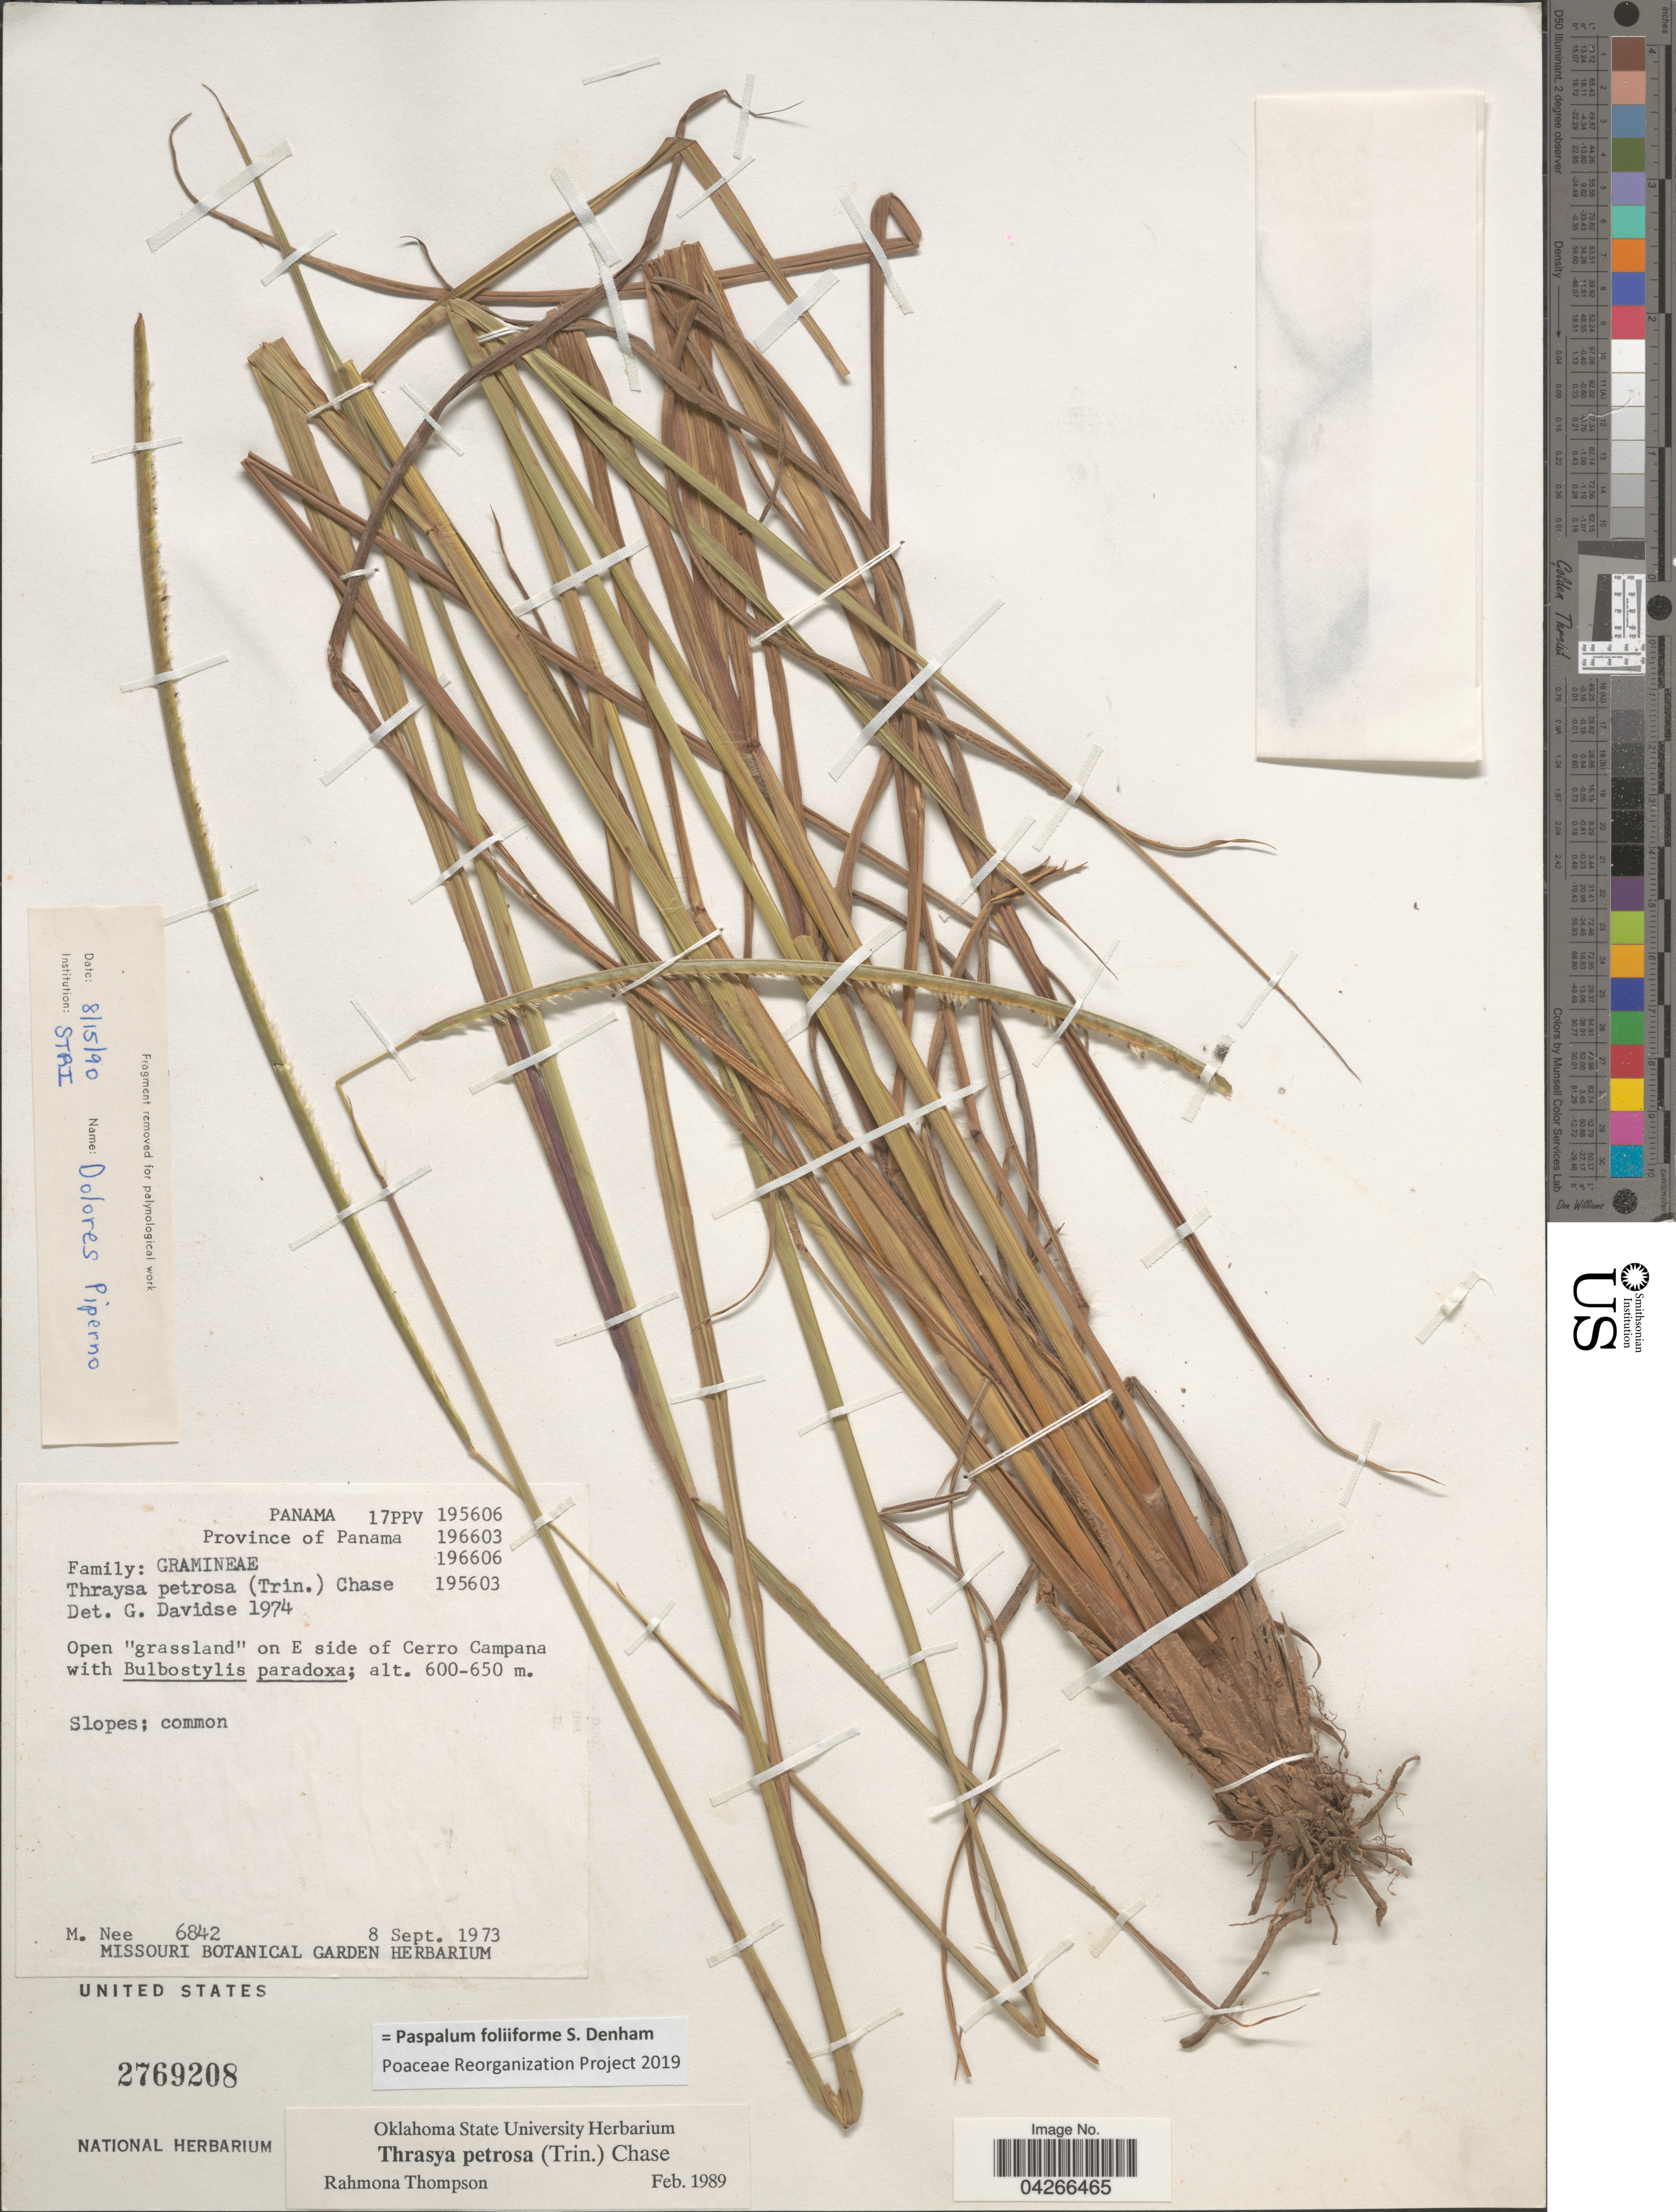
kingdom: Plantae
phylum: Tracheophyta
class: Liliopsida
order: Poales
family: Poaceae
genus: Paspalum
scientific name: Paspalum foliiforme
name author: S. Denham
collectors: M. Nee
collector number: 6842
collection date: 1973-09-08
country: Panama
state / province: Panamá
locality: Open "grassland" on E side of Cerro Campana.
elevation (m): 600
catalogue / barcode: US 2769208